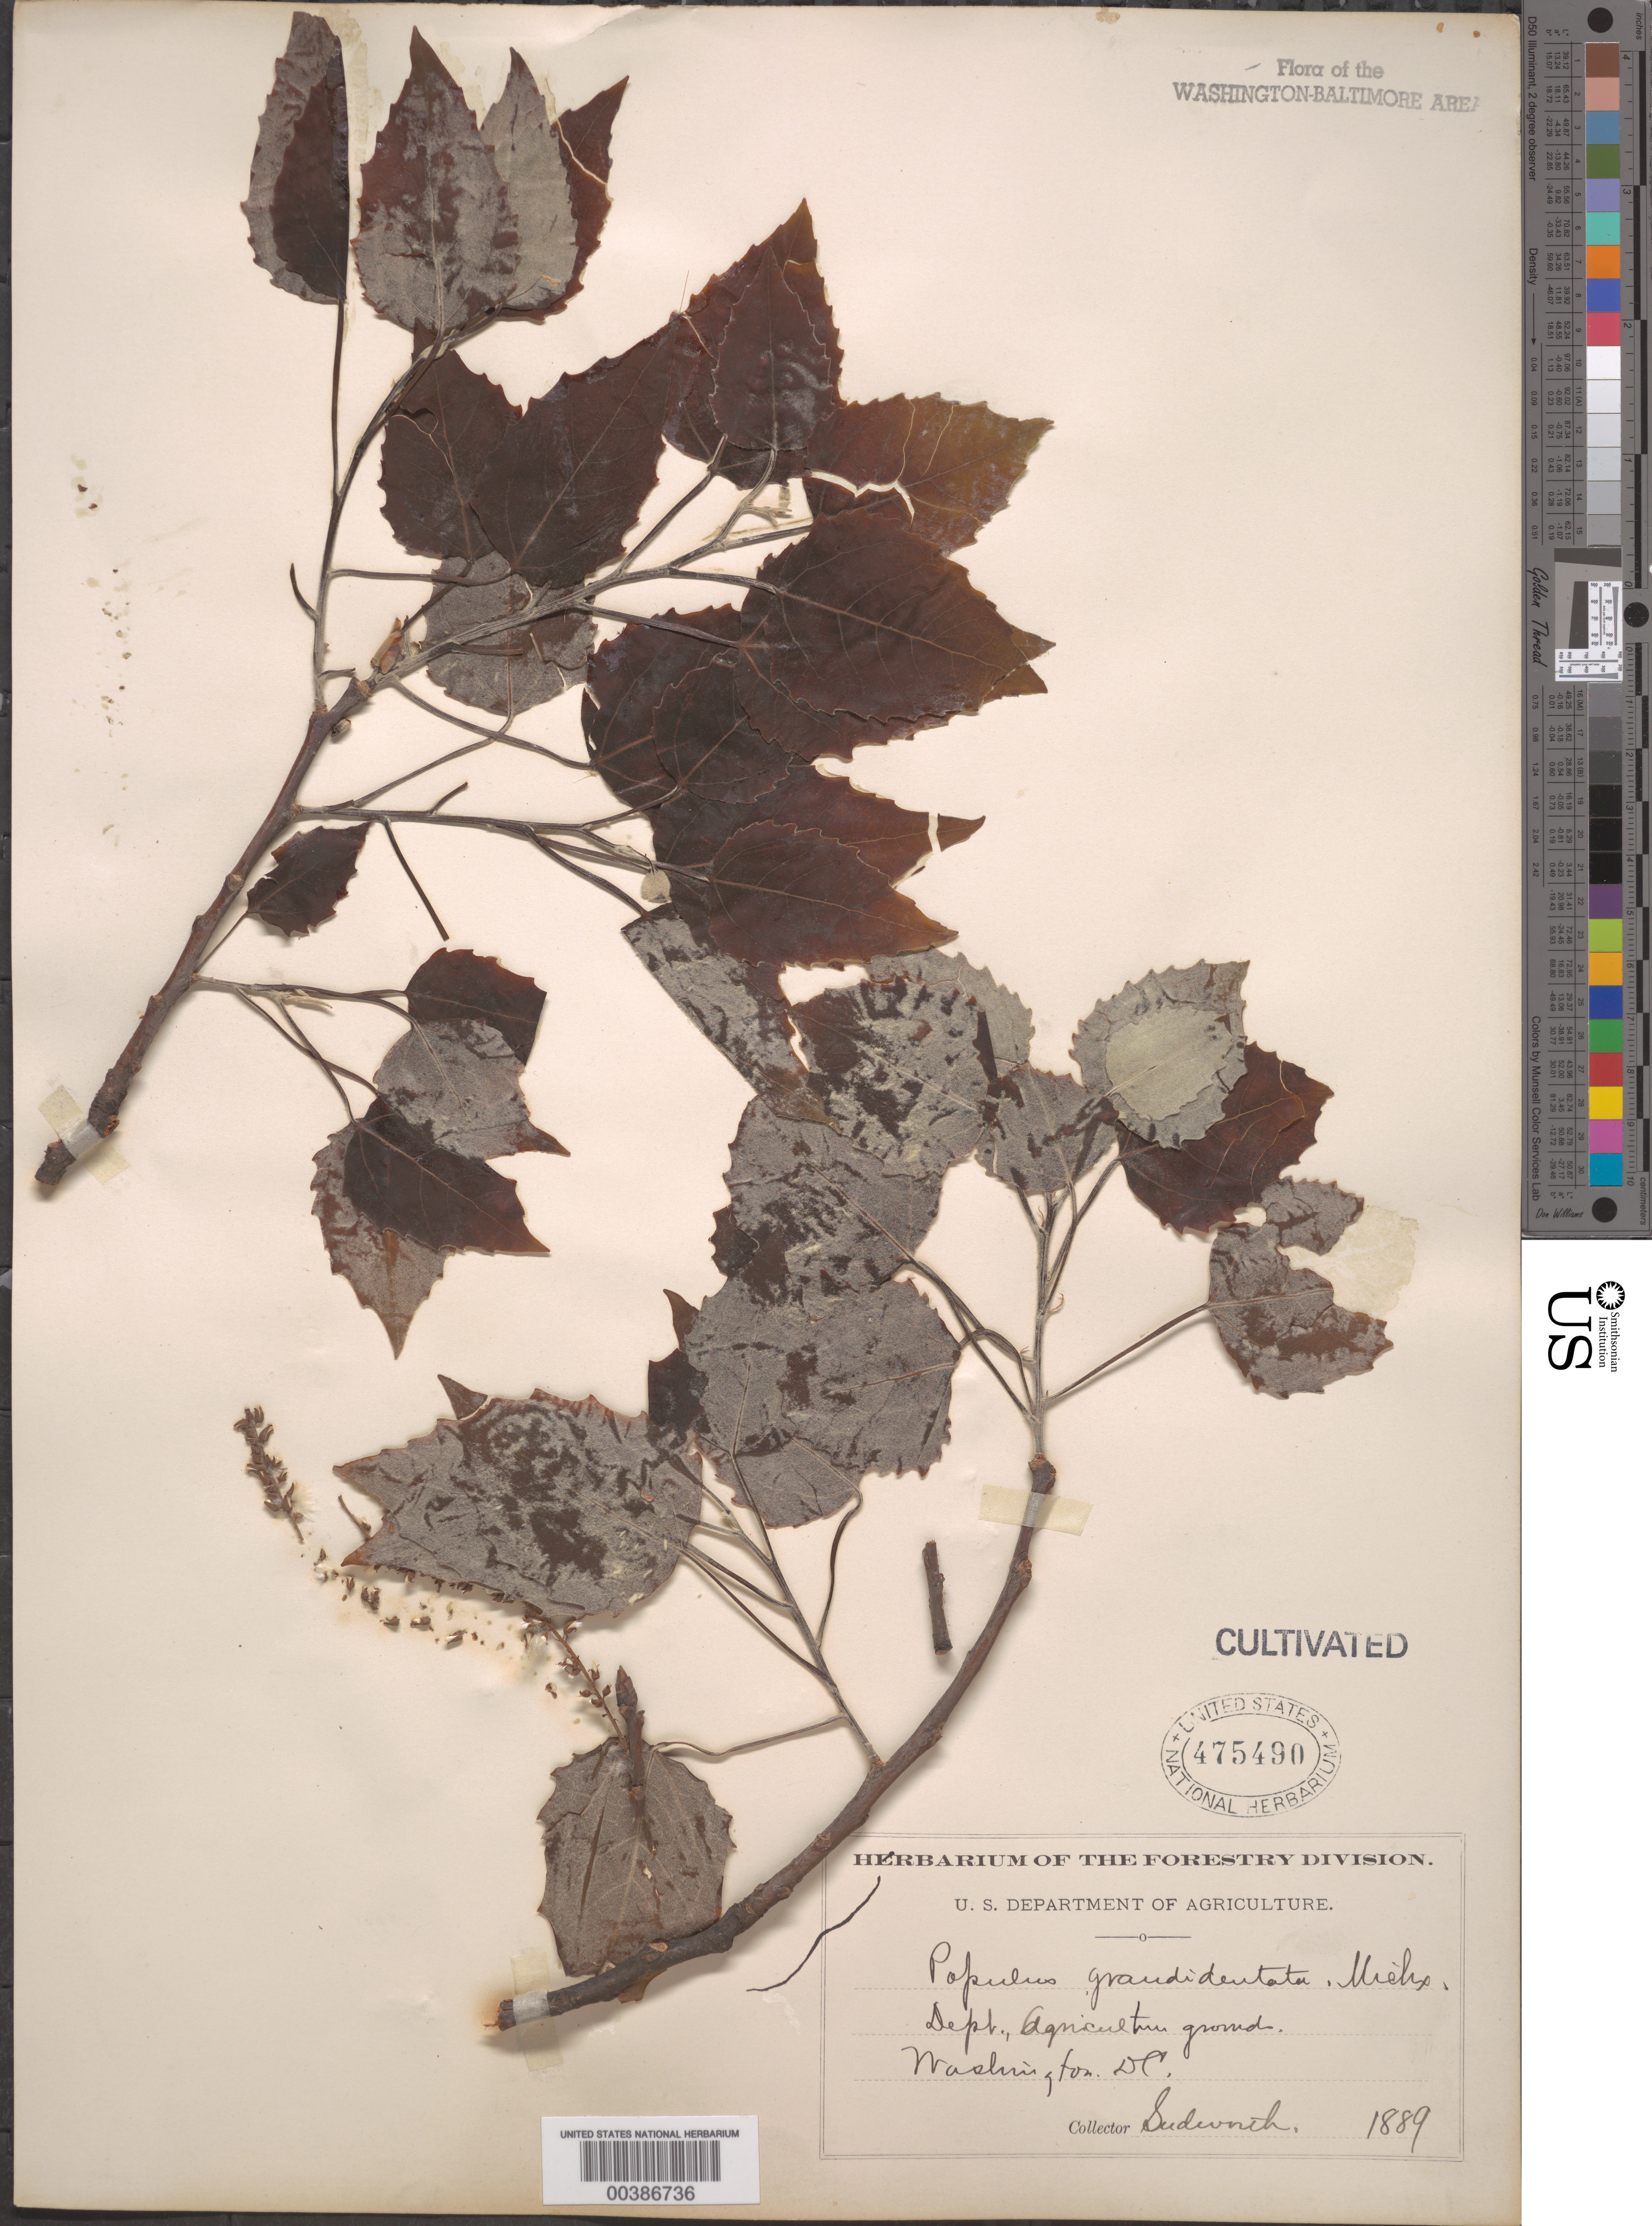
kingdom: Plantae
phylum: Tracheophyta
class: Magnoliopsida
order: Malpighiales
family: Salicaceae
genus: Populus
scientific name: Populus grandidentata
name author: Michx.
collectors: G. B. Sudworth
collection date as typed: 1889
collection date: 1889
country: United States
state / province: District of Columbia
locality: Agriculture grounds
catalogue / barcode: US 475490